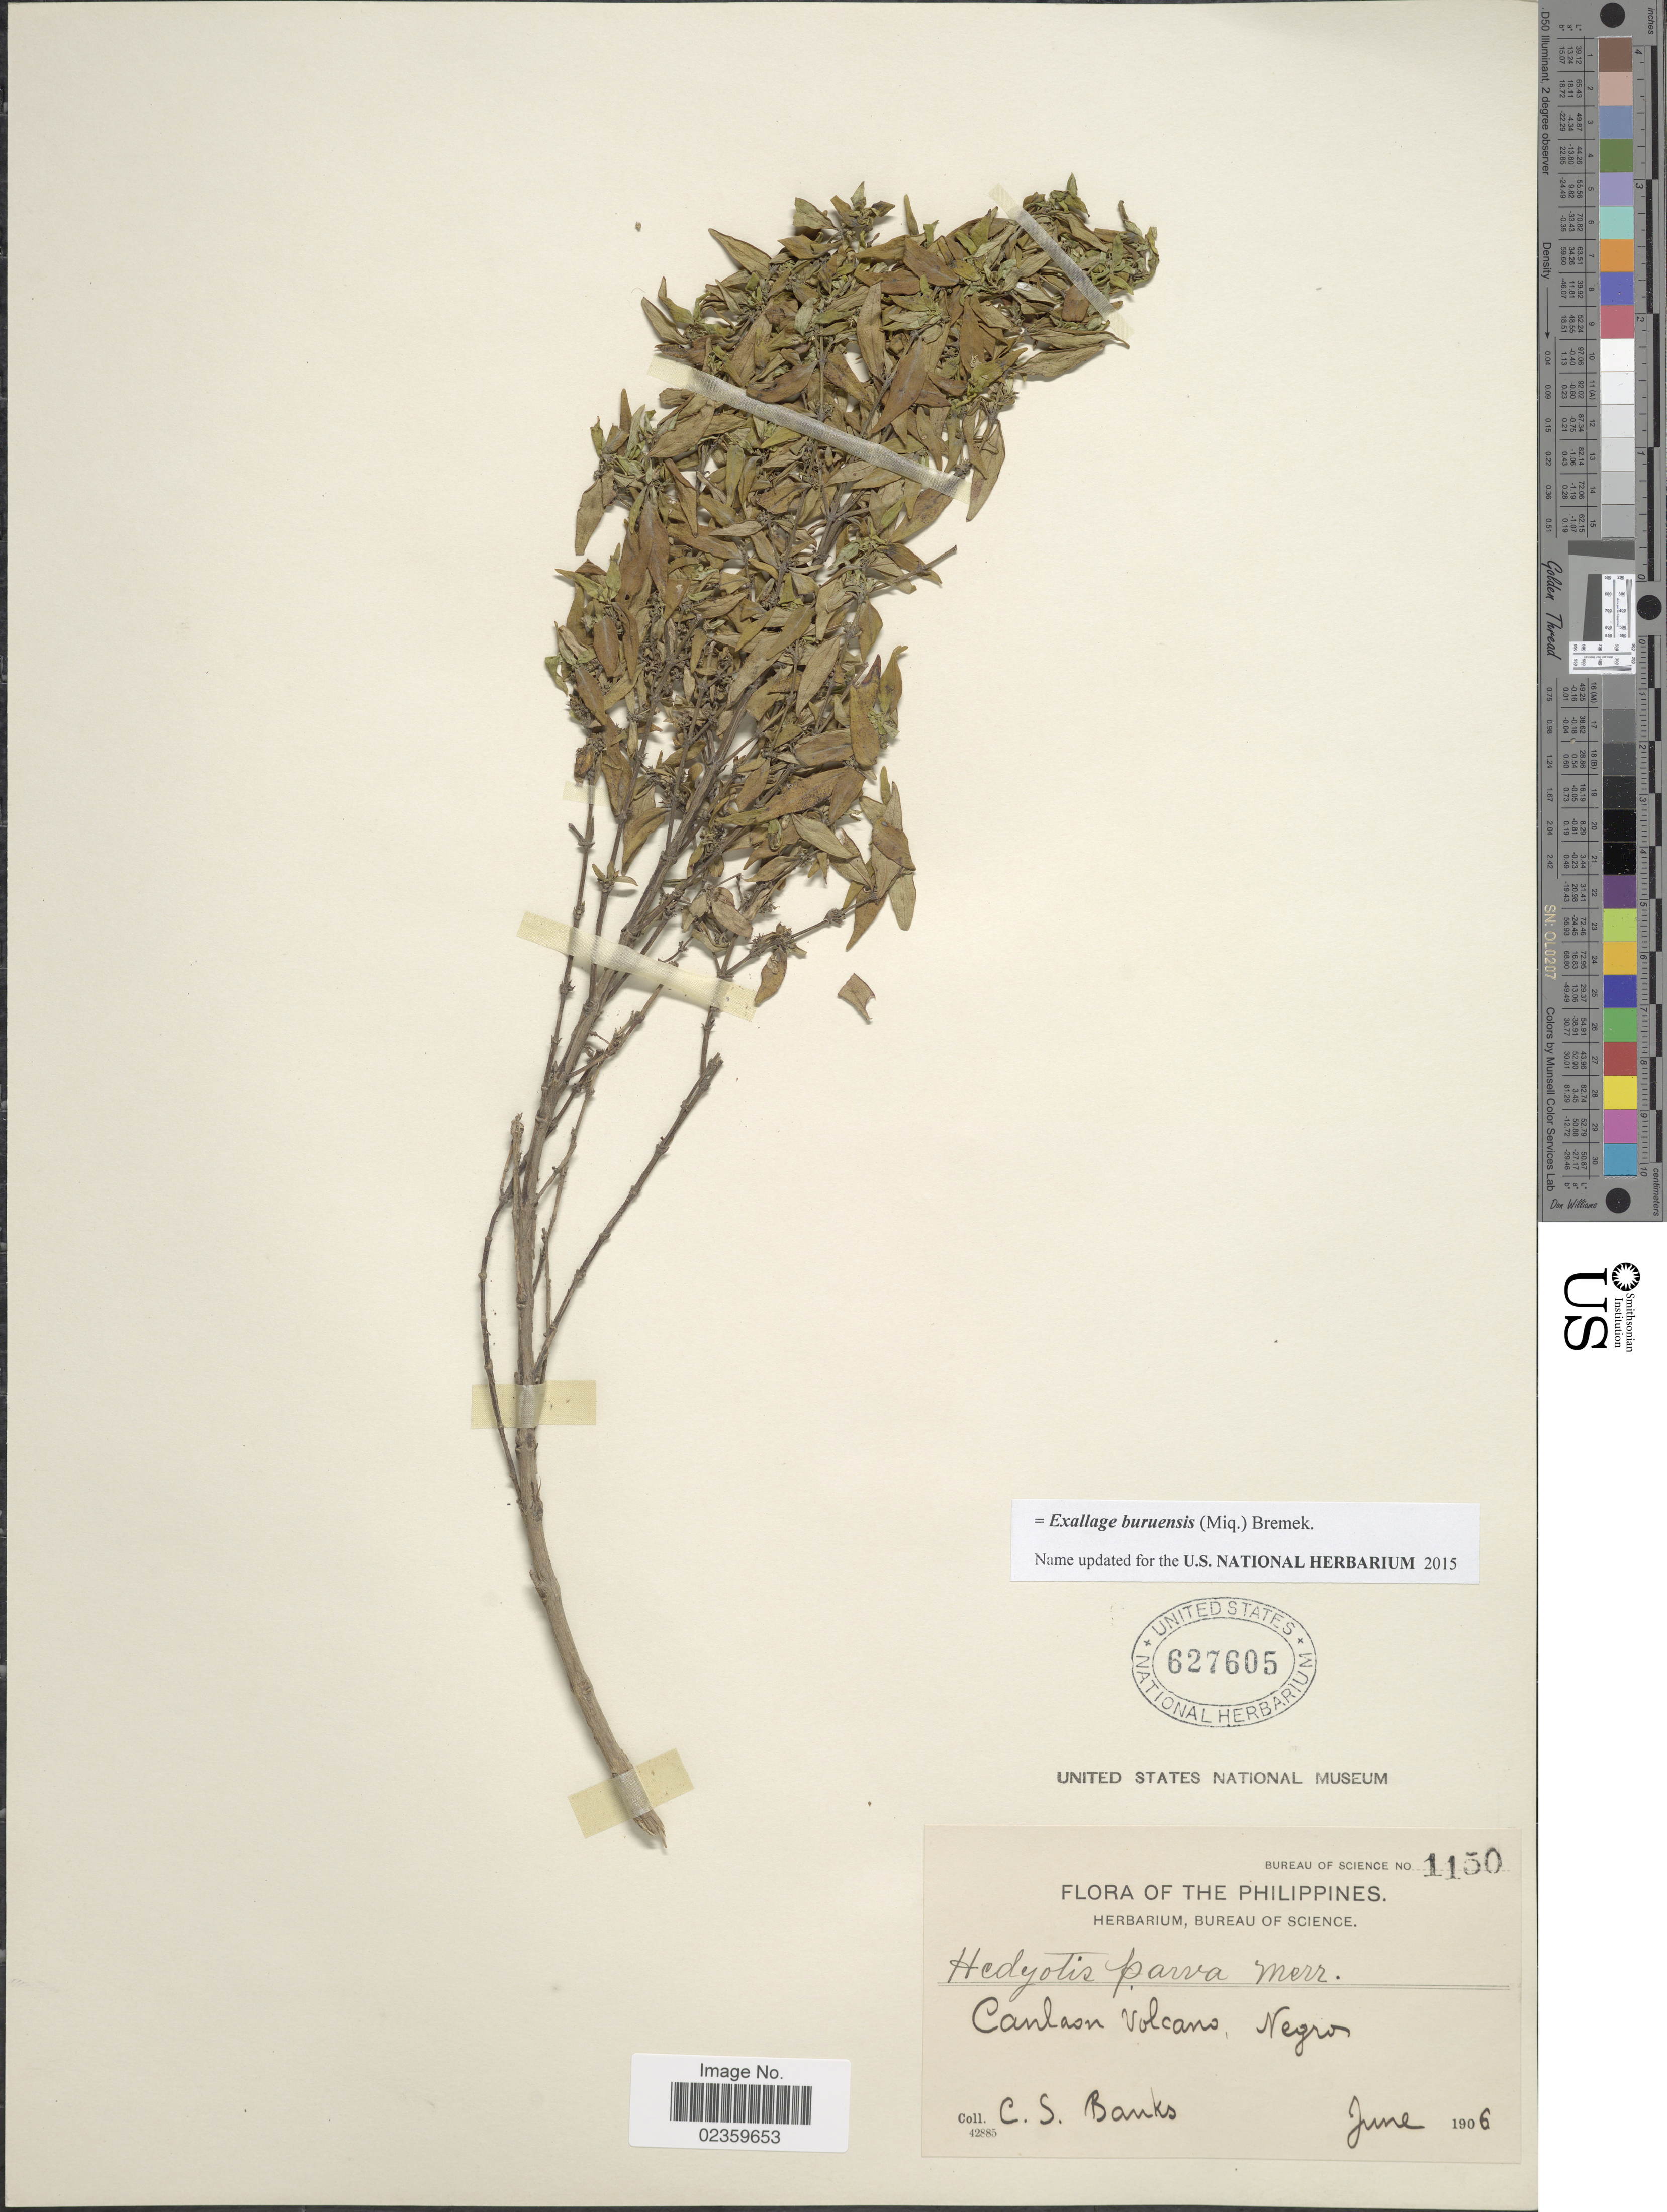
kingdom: Plantae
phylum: Tracheophyta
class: Magnoliopsida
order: Gentianales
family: Rubiaceae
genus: Exallage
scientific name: Exallage buruensis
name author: (Miq.) Bremek.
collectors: C. Banks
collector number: Bureau of Science 1150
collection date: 1906-06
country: Philippines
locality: Canlaon Volcano, Negros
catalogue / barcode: US 627605